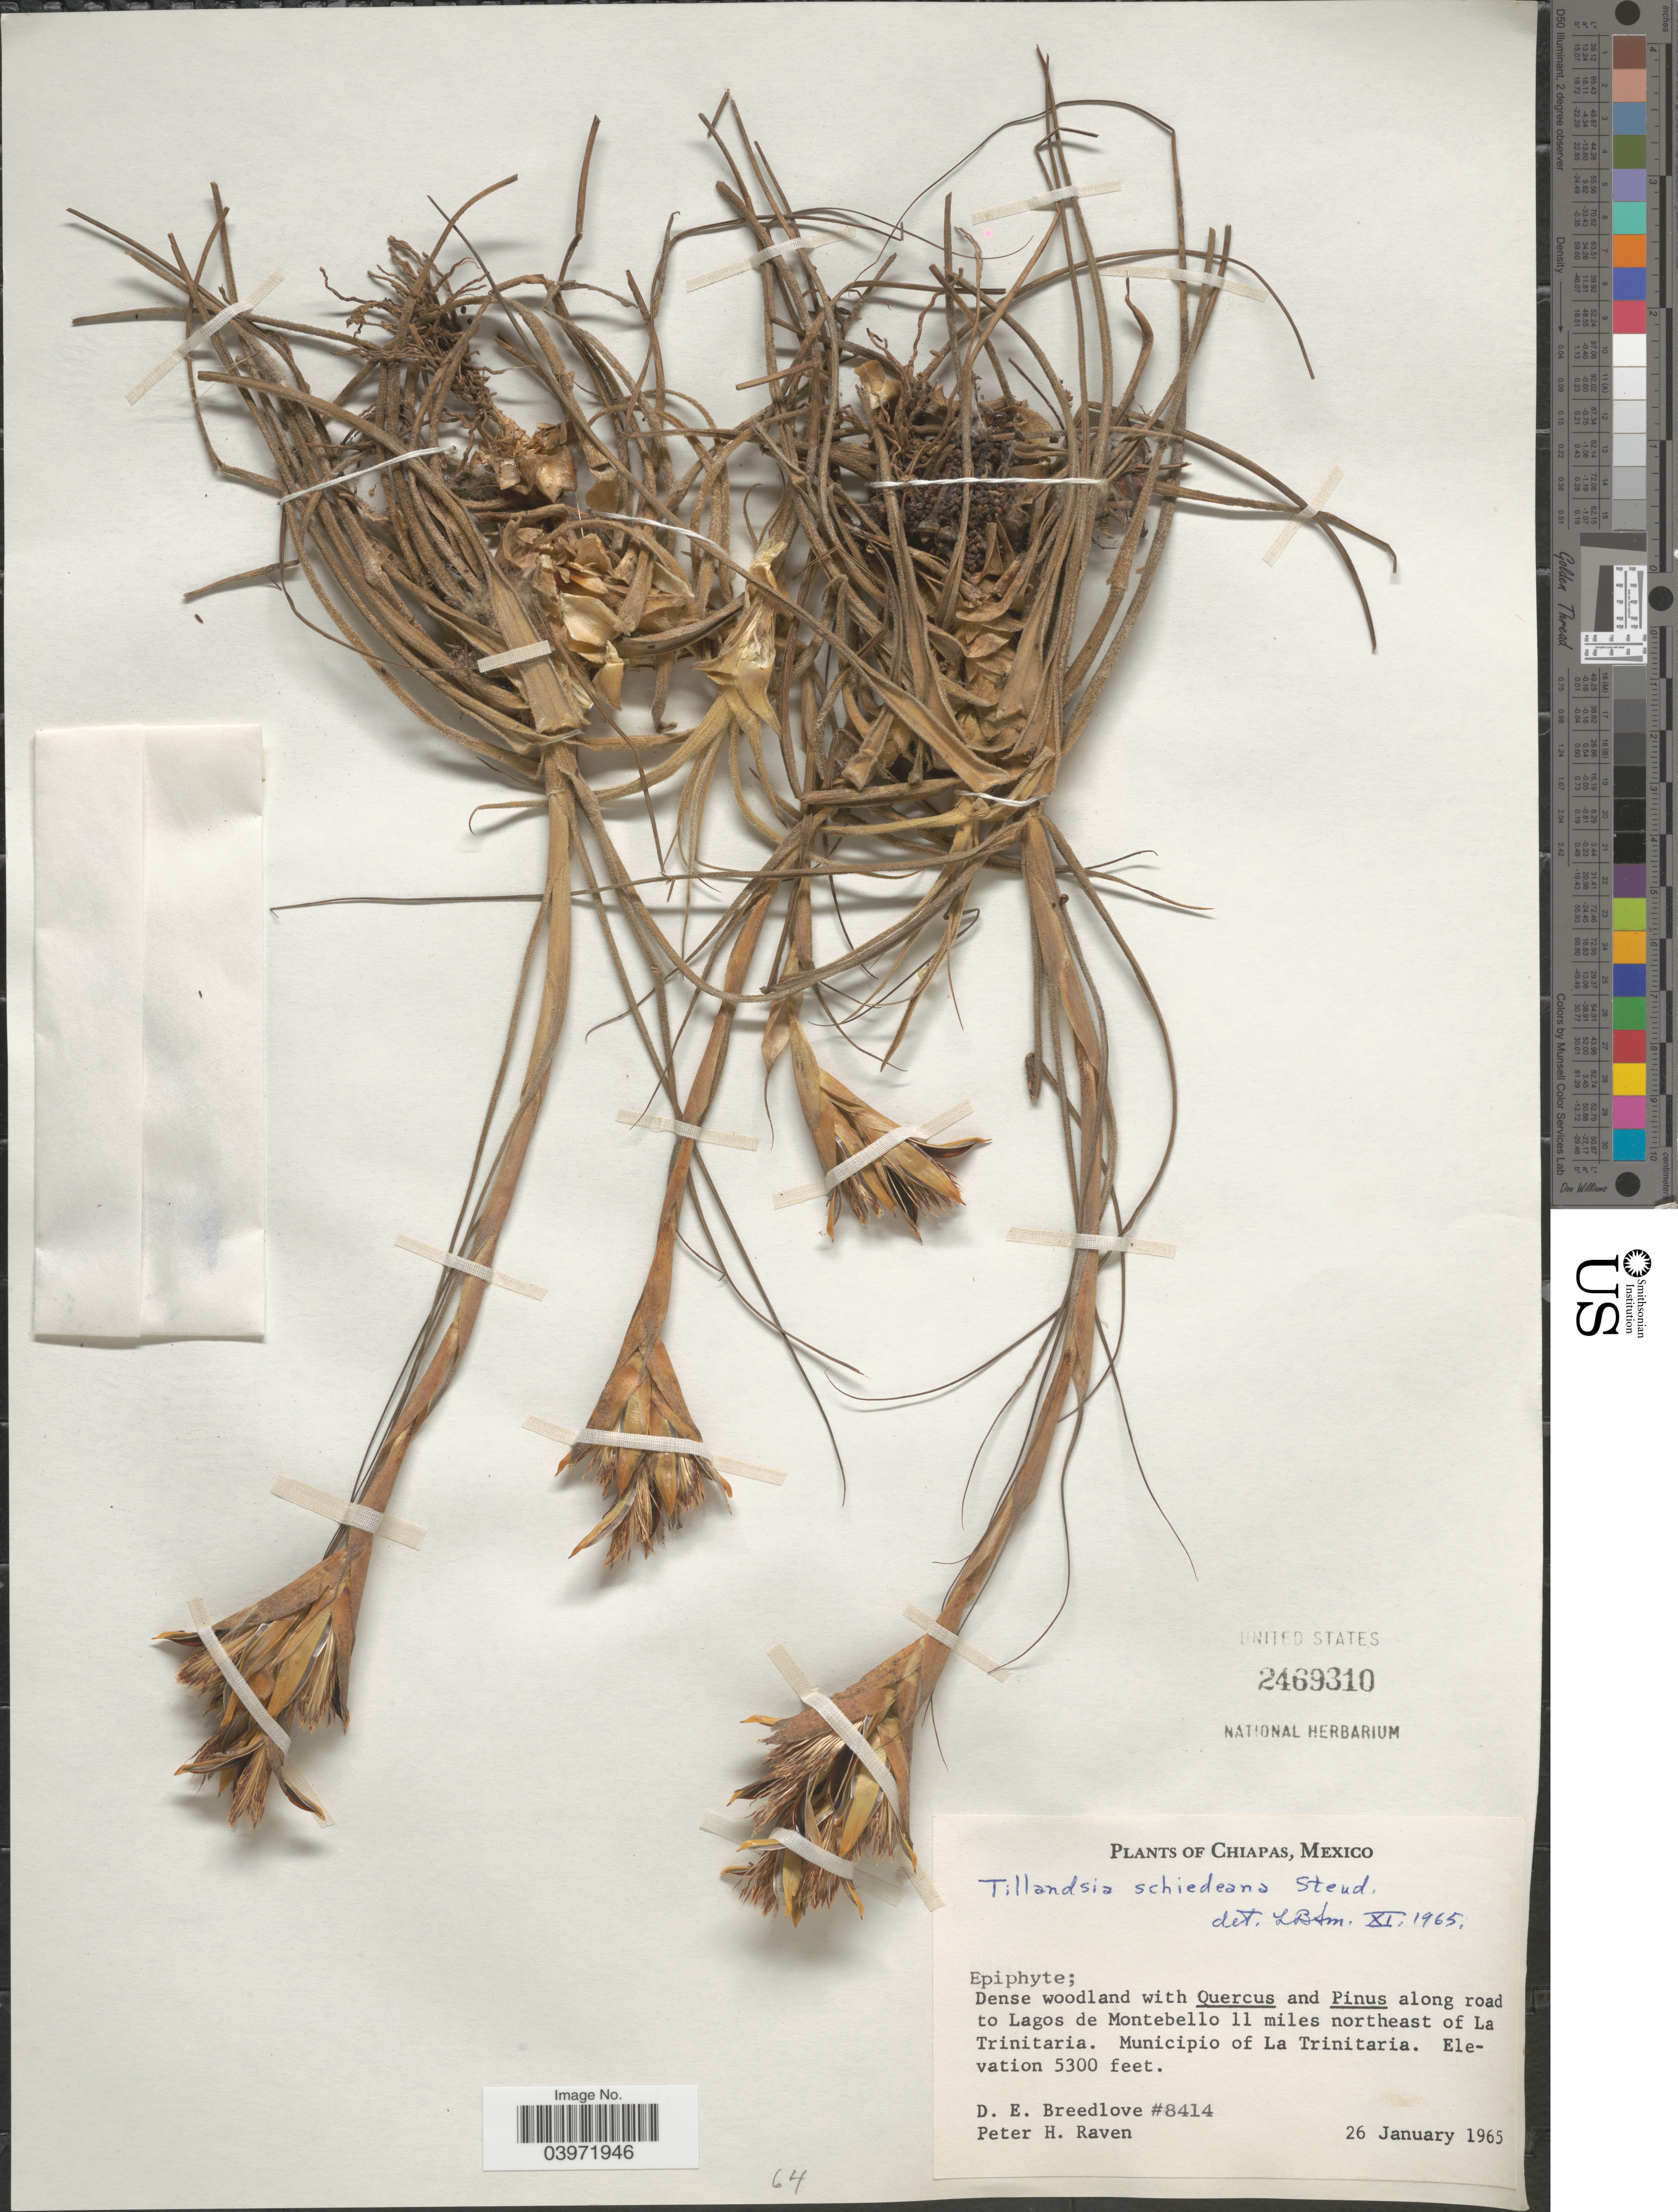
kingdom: Plantae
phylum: Tracheophyta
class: Liliopsida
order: Poales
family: Bromeliaceae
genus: Tillandsia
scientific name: Tillandsia schiedeana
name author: Steud.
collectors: D. E. Breedlove & P. Raven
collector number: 8414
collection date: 1965-01-26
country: Mexico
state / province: Chiapas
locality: Along road to Lagos de Montebello 11 miles northeast of La Trinitaria. Municipio of La Trinitaria.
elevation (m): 1615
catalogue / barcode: US 2469310